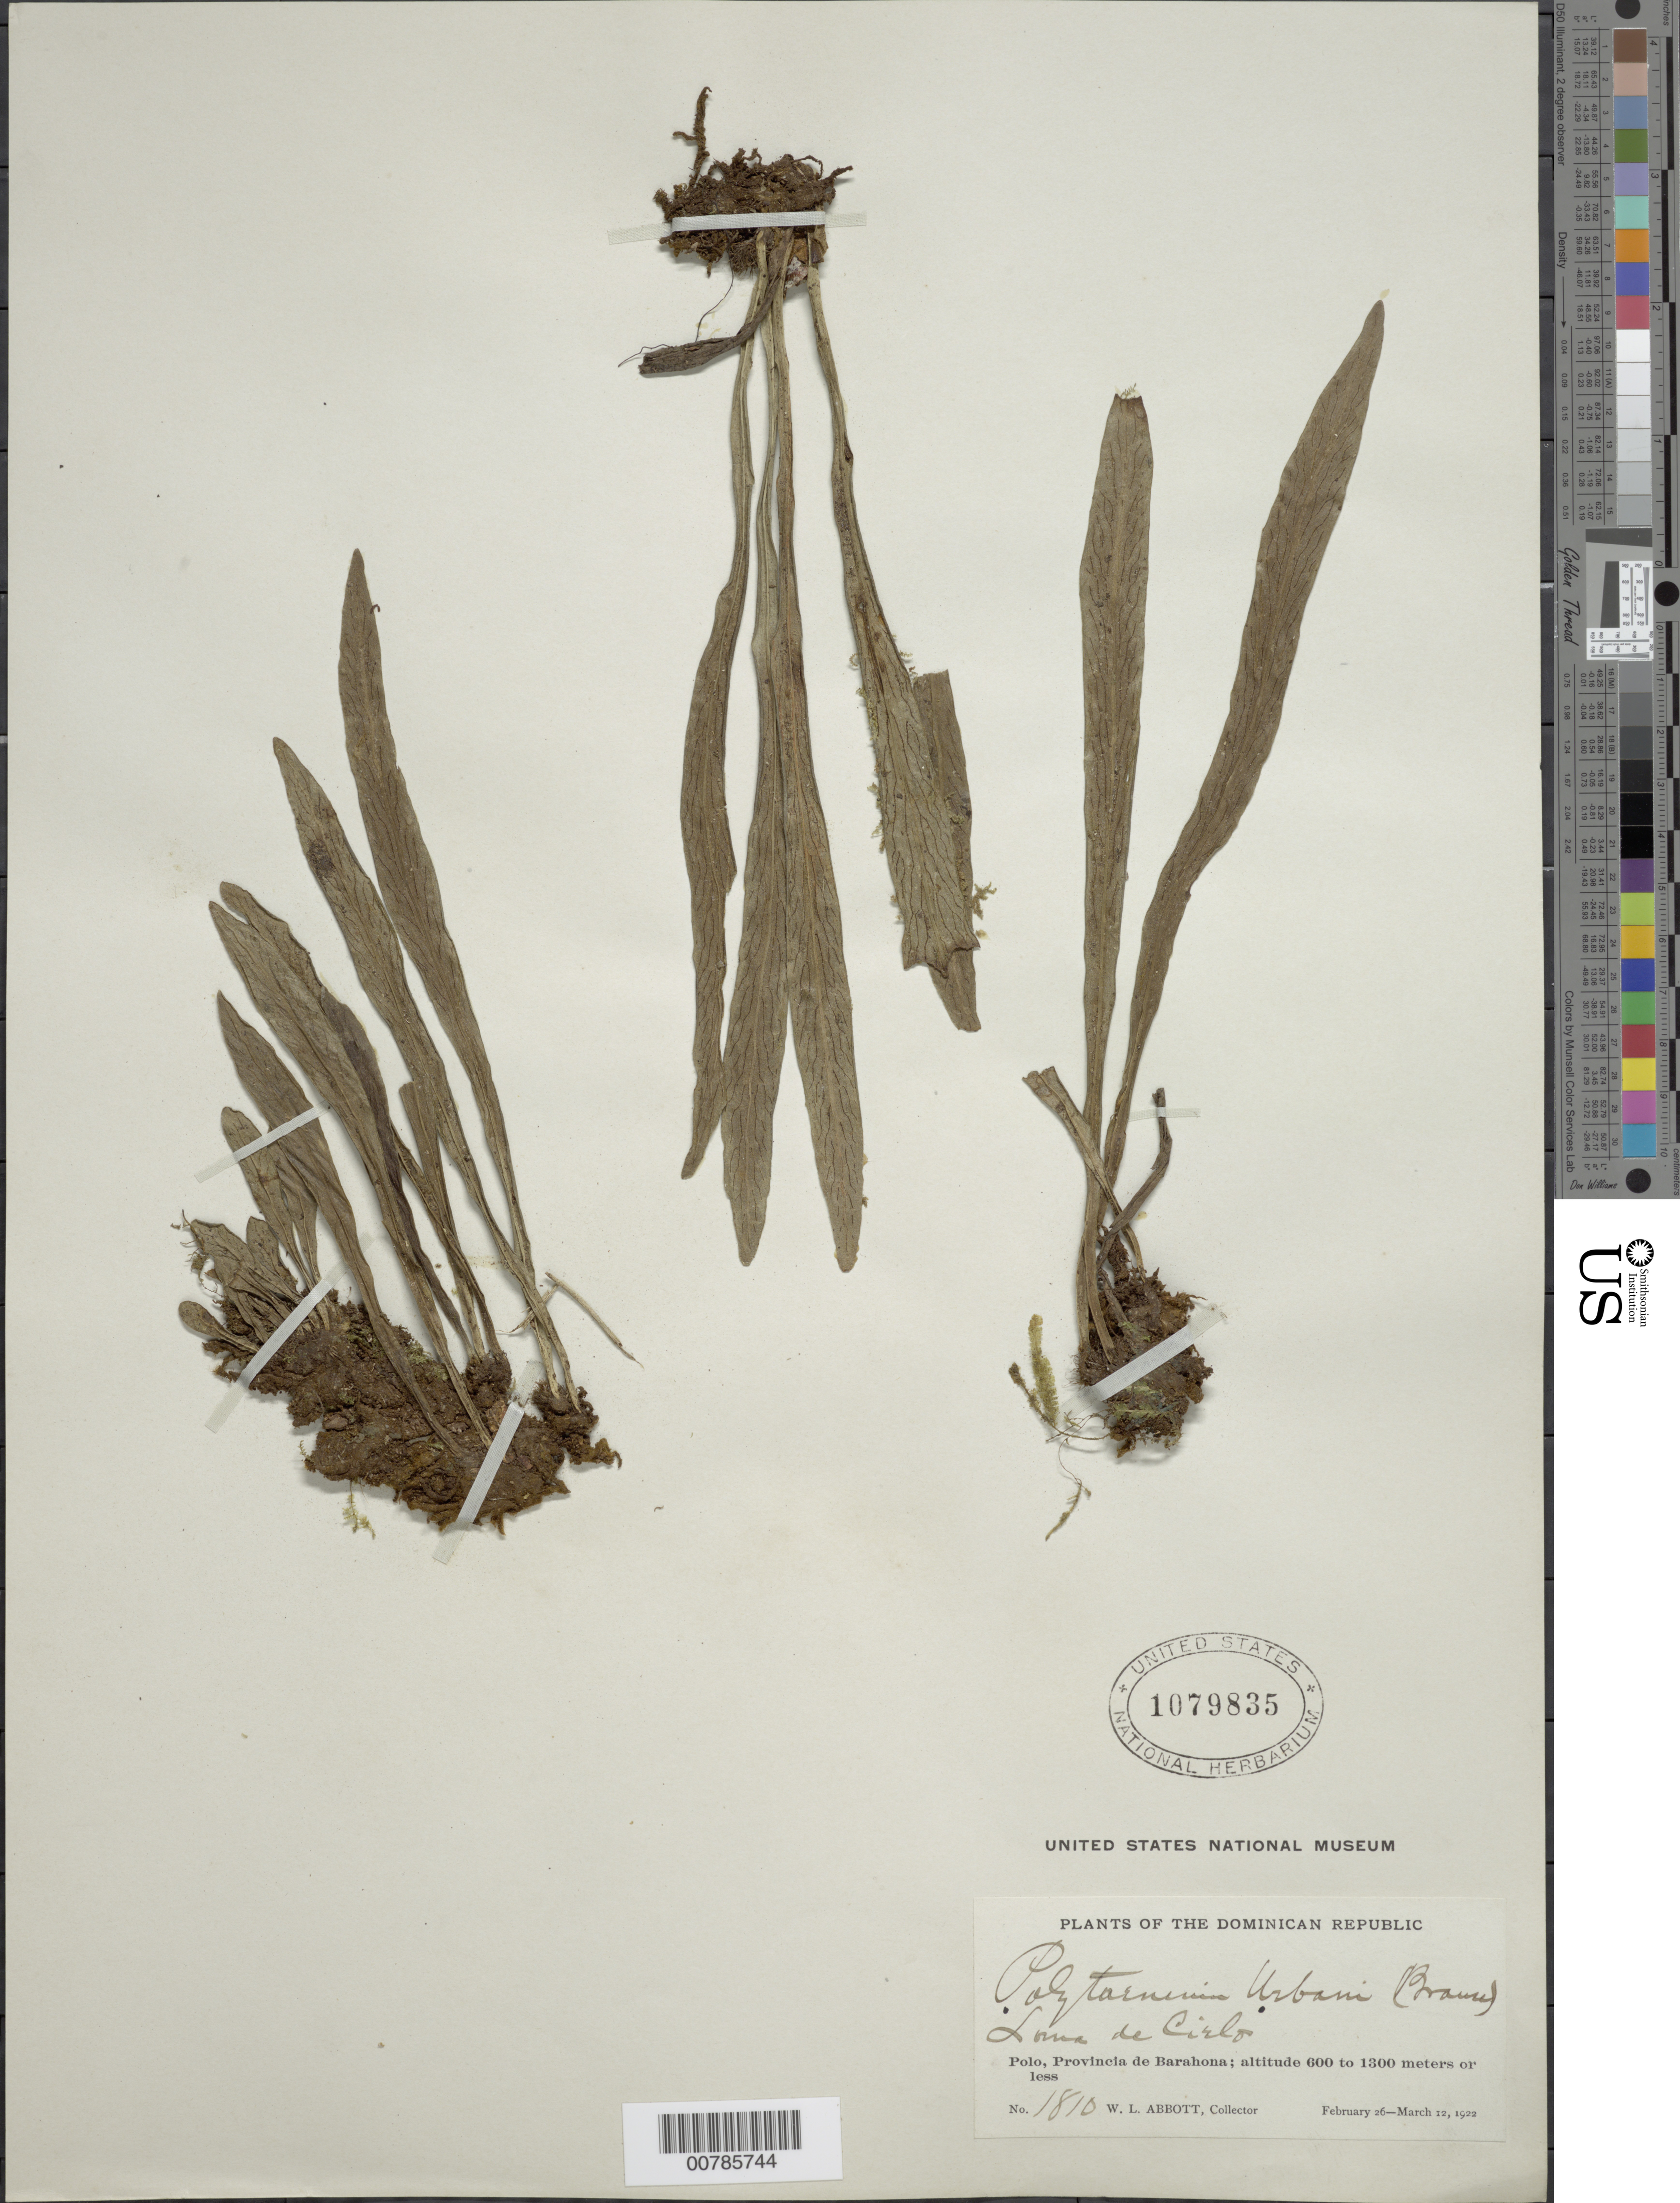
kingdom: Plantae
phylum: Tracheophyta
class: Polypodiopsida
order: Polypodiales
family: Pteridaceae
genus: Polytaenium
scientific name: Polytaenium urbanii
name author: (Brause) Alain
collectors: W. L. Abbott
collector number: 1810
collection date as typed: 26 Feb 1922 12 Mar 1922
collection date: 1922-02-26/1922-03-12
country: Dominican Republic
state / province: Barahona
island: Hispaniola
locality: Polo, Loma de Cielo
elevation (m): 600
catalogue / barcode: US 1079835